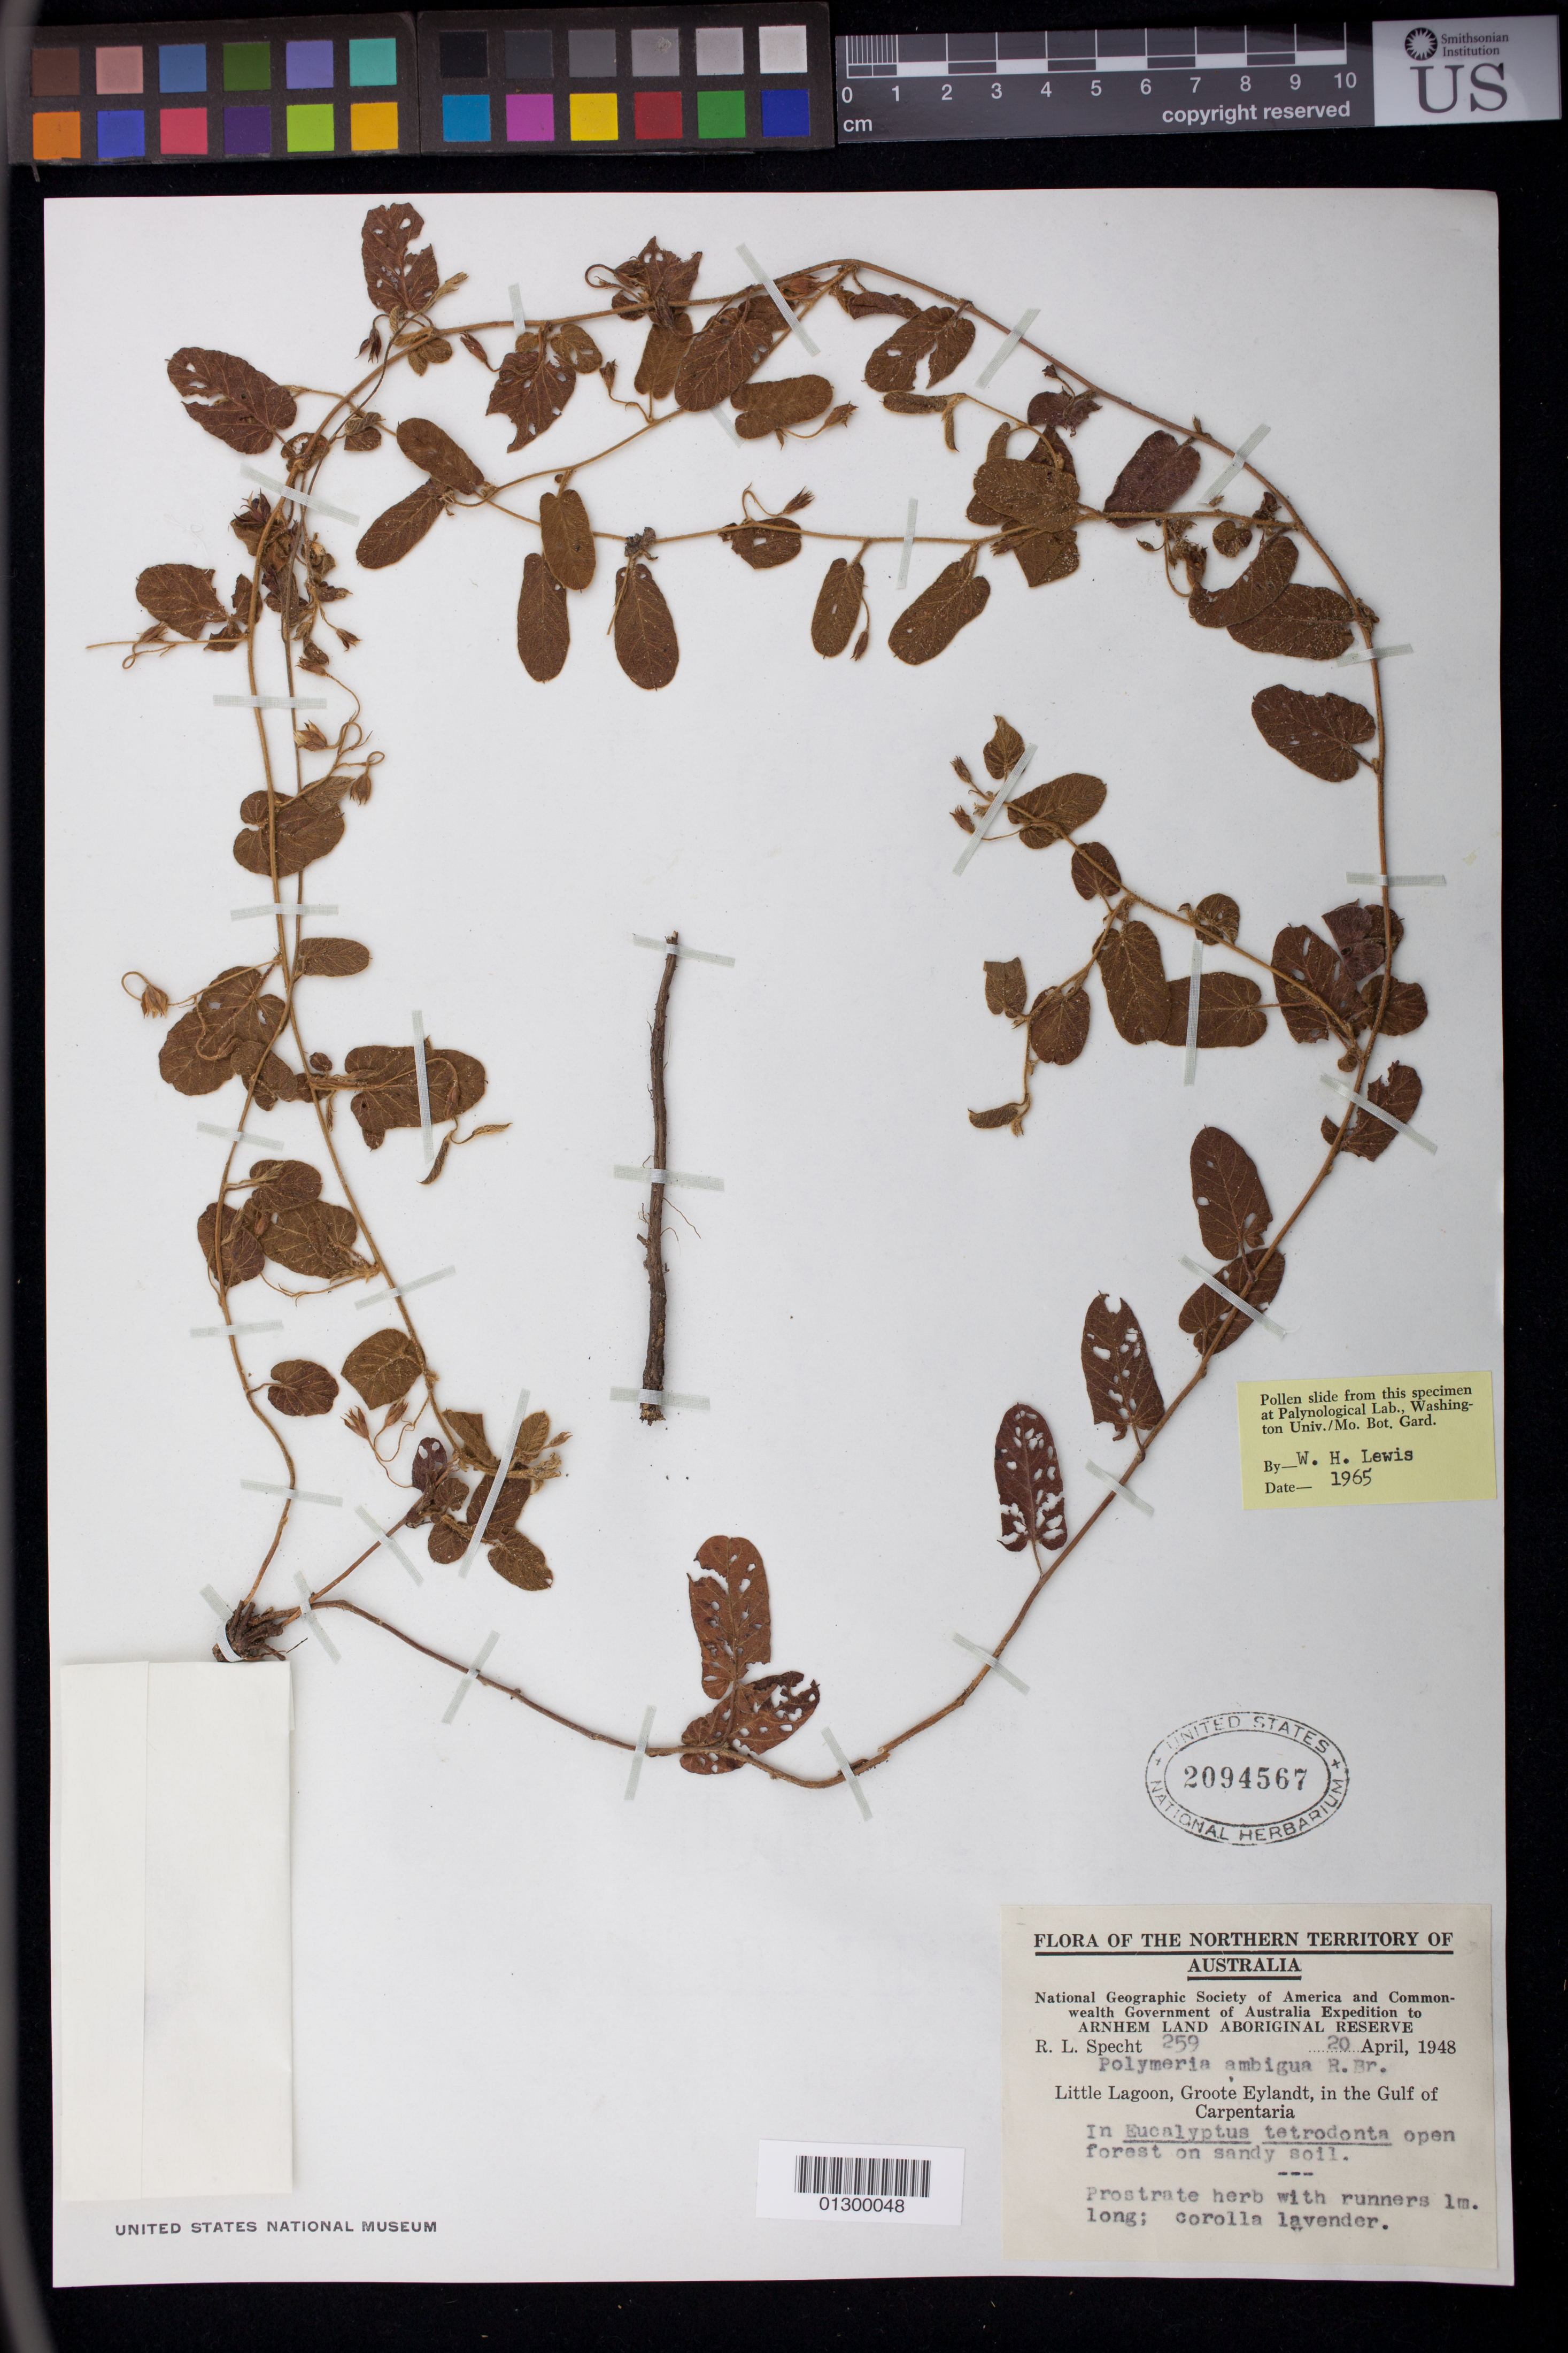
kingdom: Plantae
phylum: Tracheophyta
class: Magnoliopsida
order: Solanales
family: Convolvulaceae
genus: Polymeria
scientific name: Polymeria ambigua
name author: R. Br.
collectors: R. L. Specht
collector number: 259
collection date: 1948-04-20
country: Australia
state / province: Northern Territory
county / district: East Arnhem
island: Groote Eylandt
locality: Little Lagoon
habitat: In Eucalyptus tetradonta open forest on sandy soil,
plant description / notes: Prostrate herb with runners 1 m. long; corolla lavender.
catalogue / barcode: US 2094567